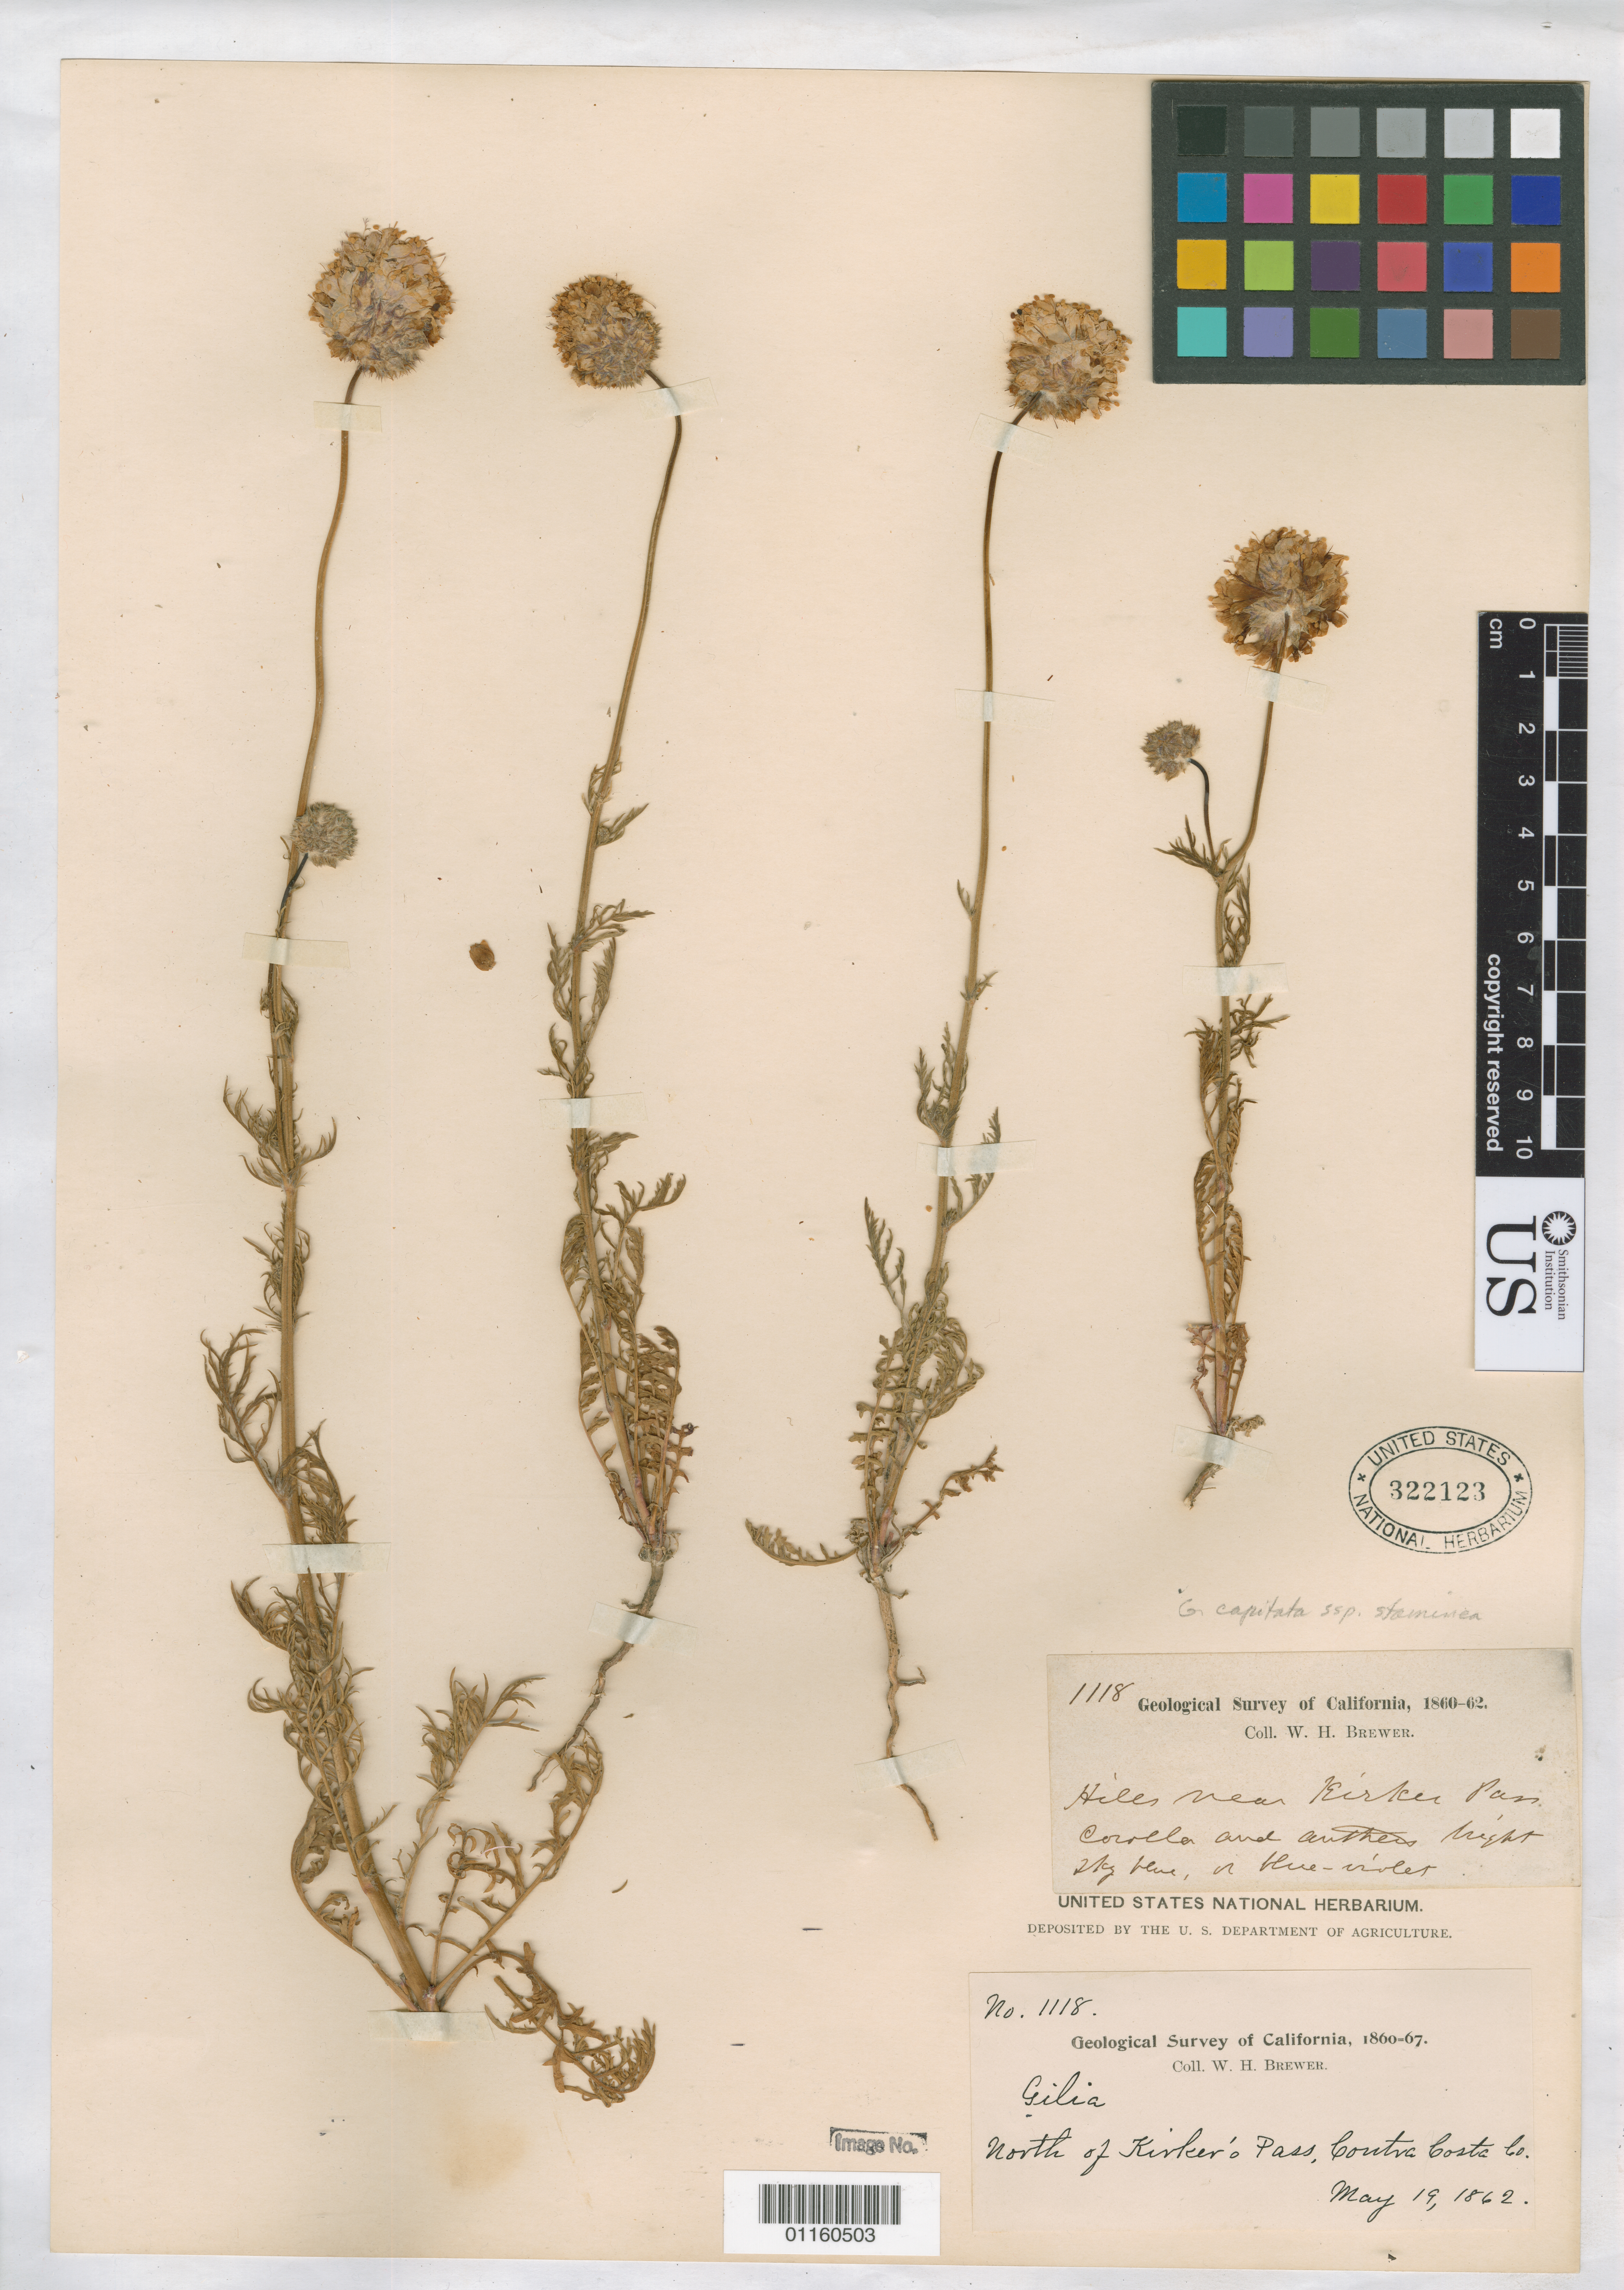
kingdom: Plantae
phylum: Tracheophyta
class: Magnoliopsida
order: Ericales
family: Polemoniaceae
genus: Gilia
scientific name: Gilia capitata subsp. staminea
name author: (Greene) V.E. Grant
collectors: W. H. Brewer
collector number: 1118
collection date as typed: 19 May 1862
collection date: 1862-05-19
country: United States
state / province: California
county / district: Contra Costa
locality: North of Kirker Pass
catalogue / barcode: US 322123